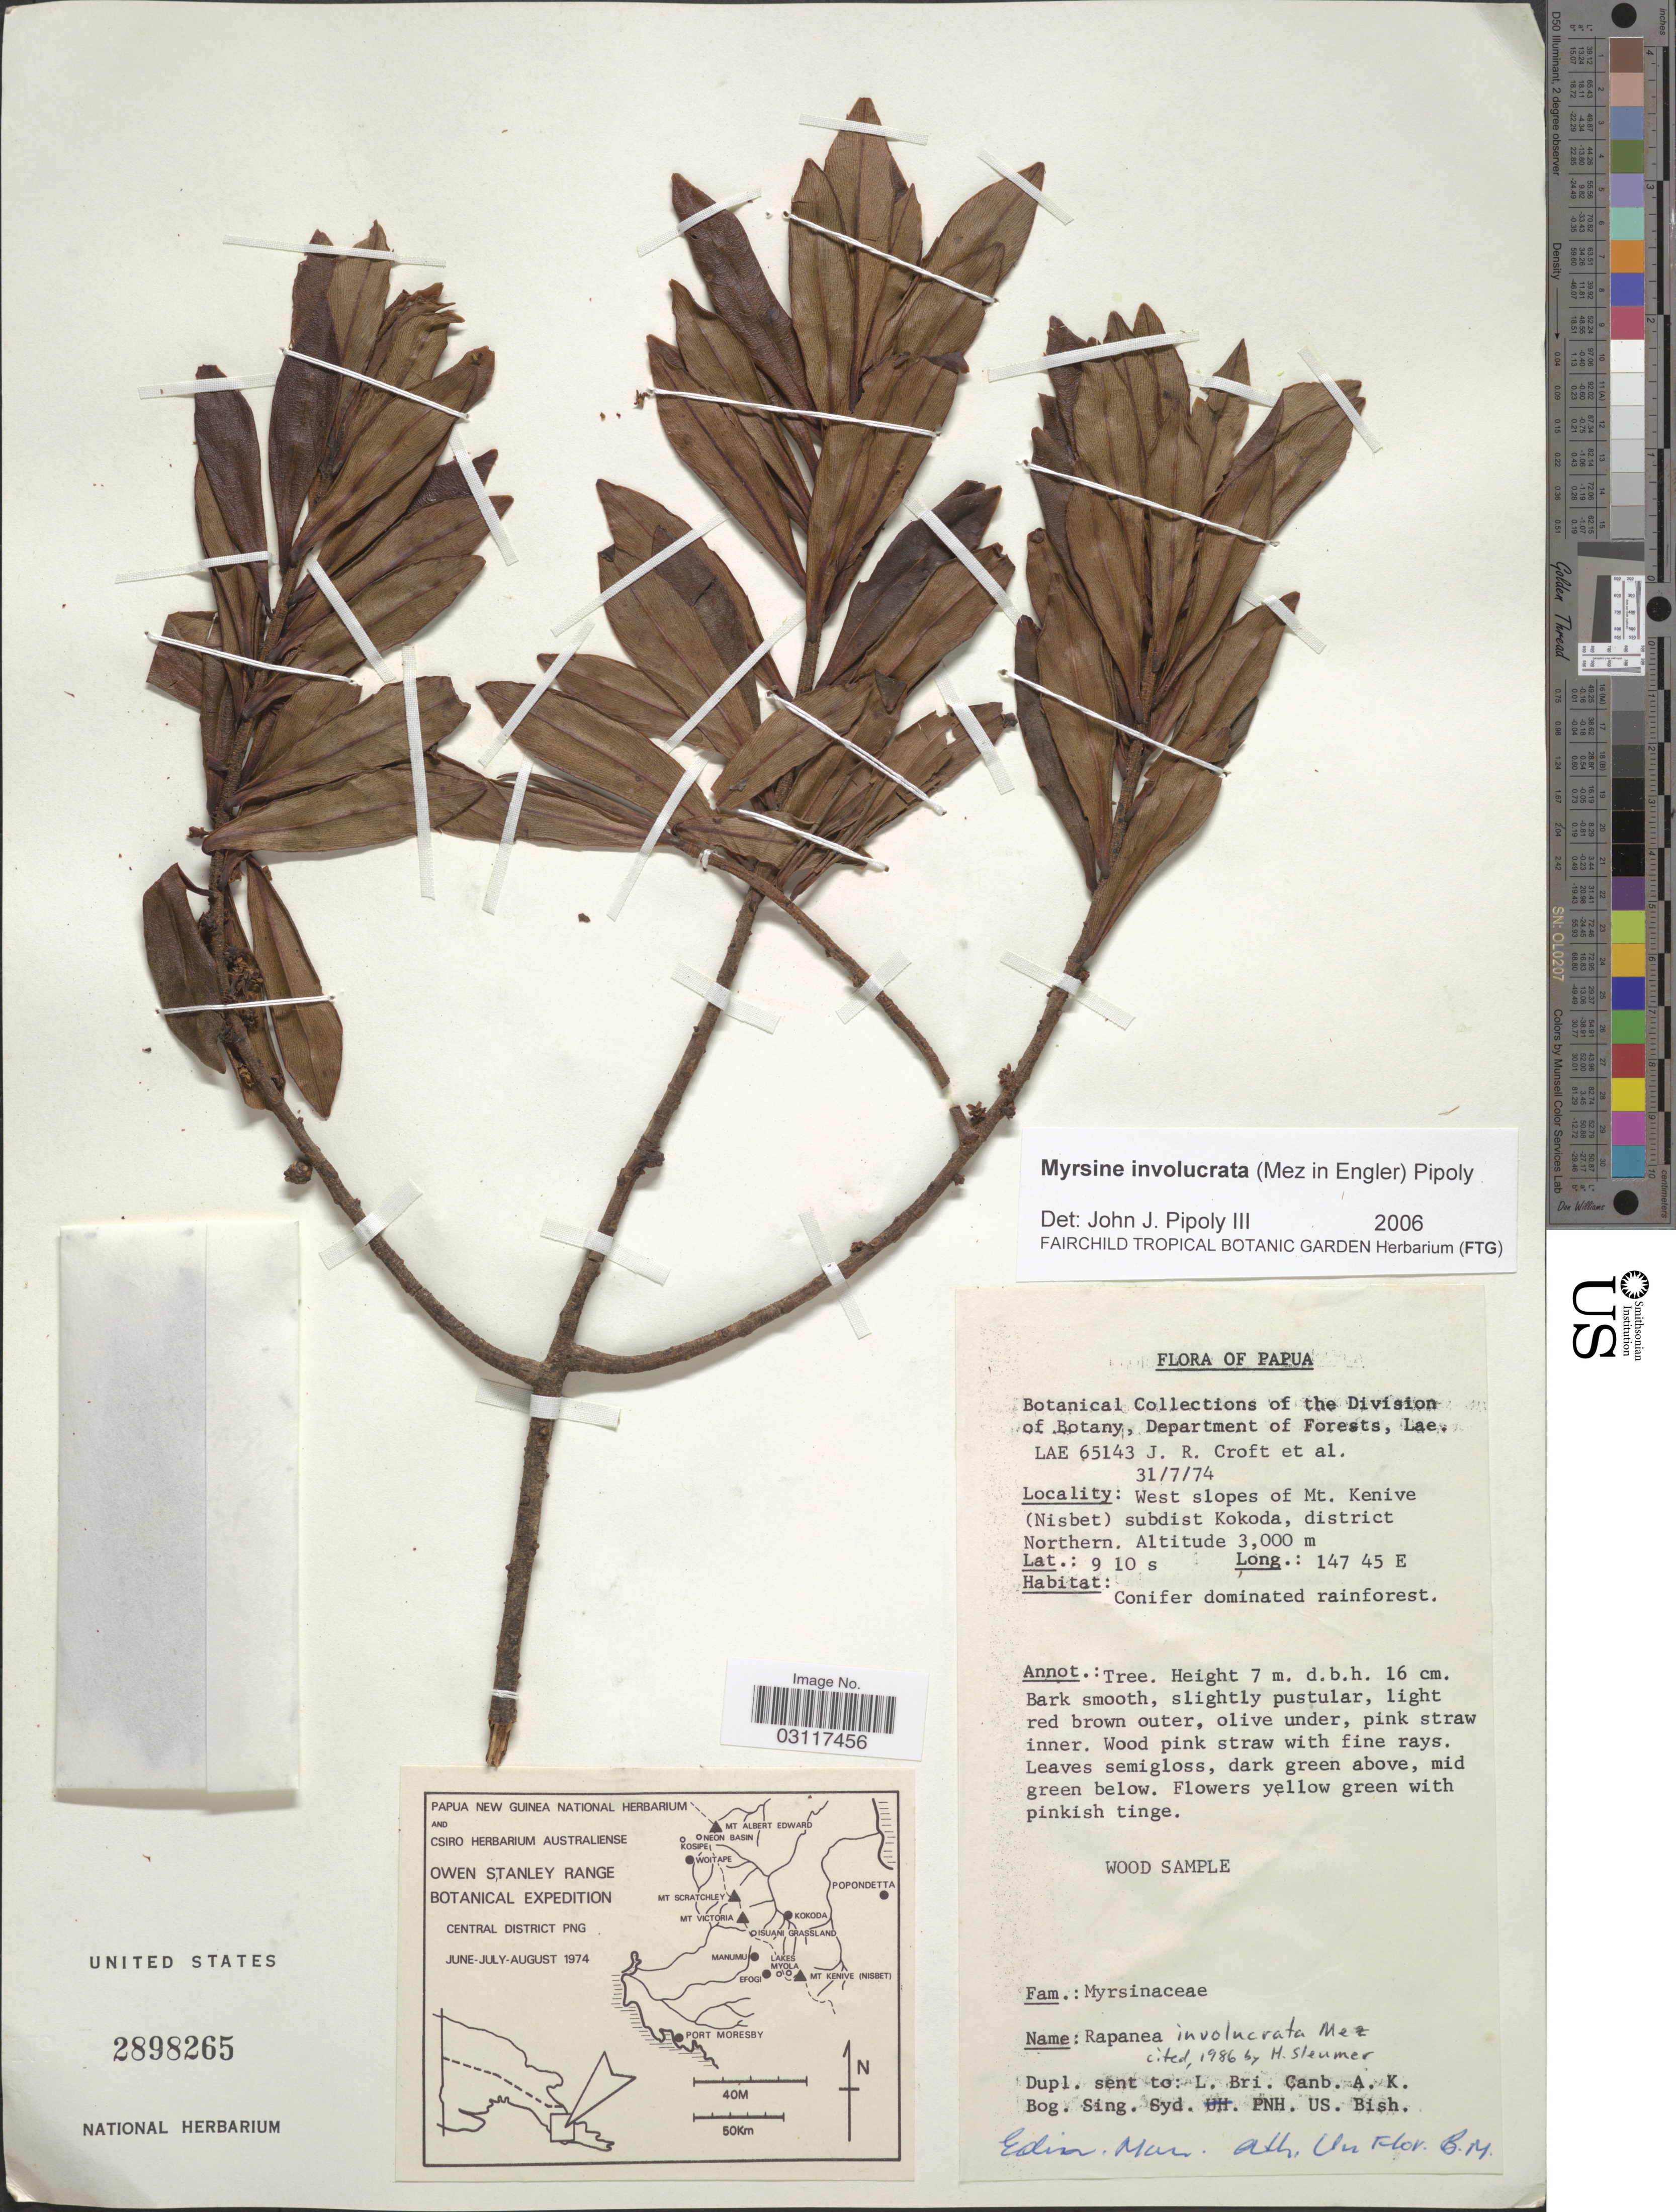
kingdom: Plantae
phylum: Tracheophyta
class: Magnoliopsida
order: Ericales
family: Primulaceae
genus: Myrsine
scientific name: Myrsine involucrata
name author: (Mez) Pipoly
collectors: J. R. Croft & et al.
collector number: LAE 65143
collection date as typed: Transcribed d/m/y: 31/7/74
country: Papua New Guinea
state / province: Northern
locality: Papua, West slopes of Mt. Kenive (Nisbet) subdist Kokoda, district Northern.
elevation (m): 3000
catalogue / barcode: US 2898265